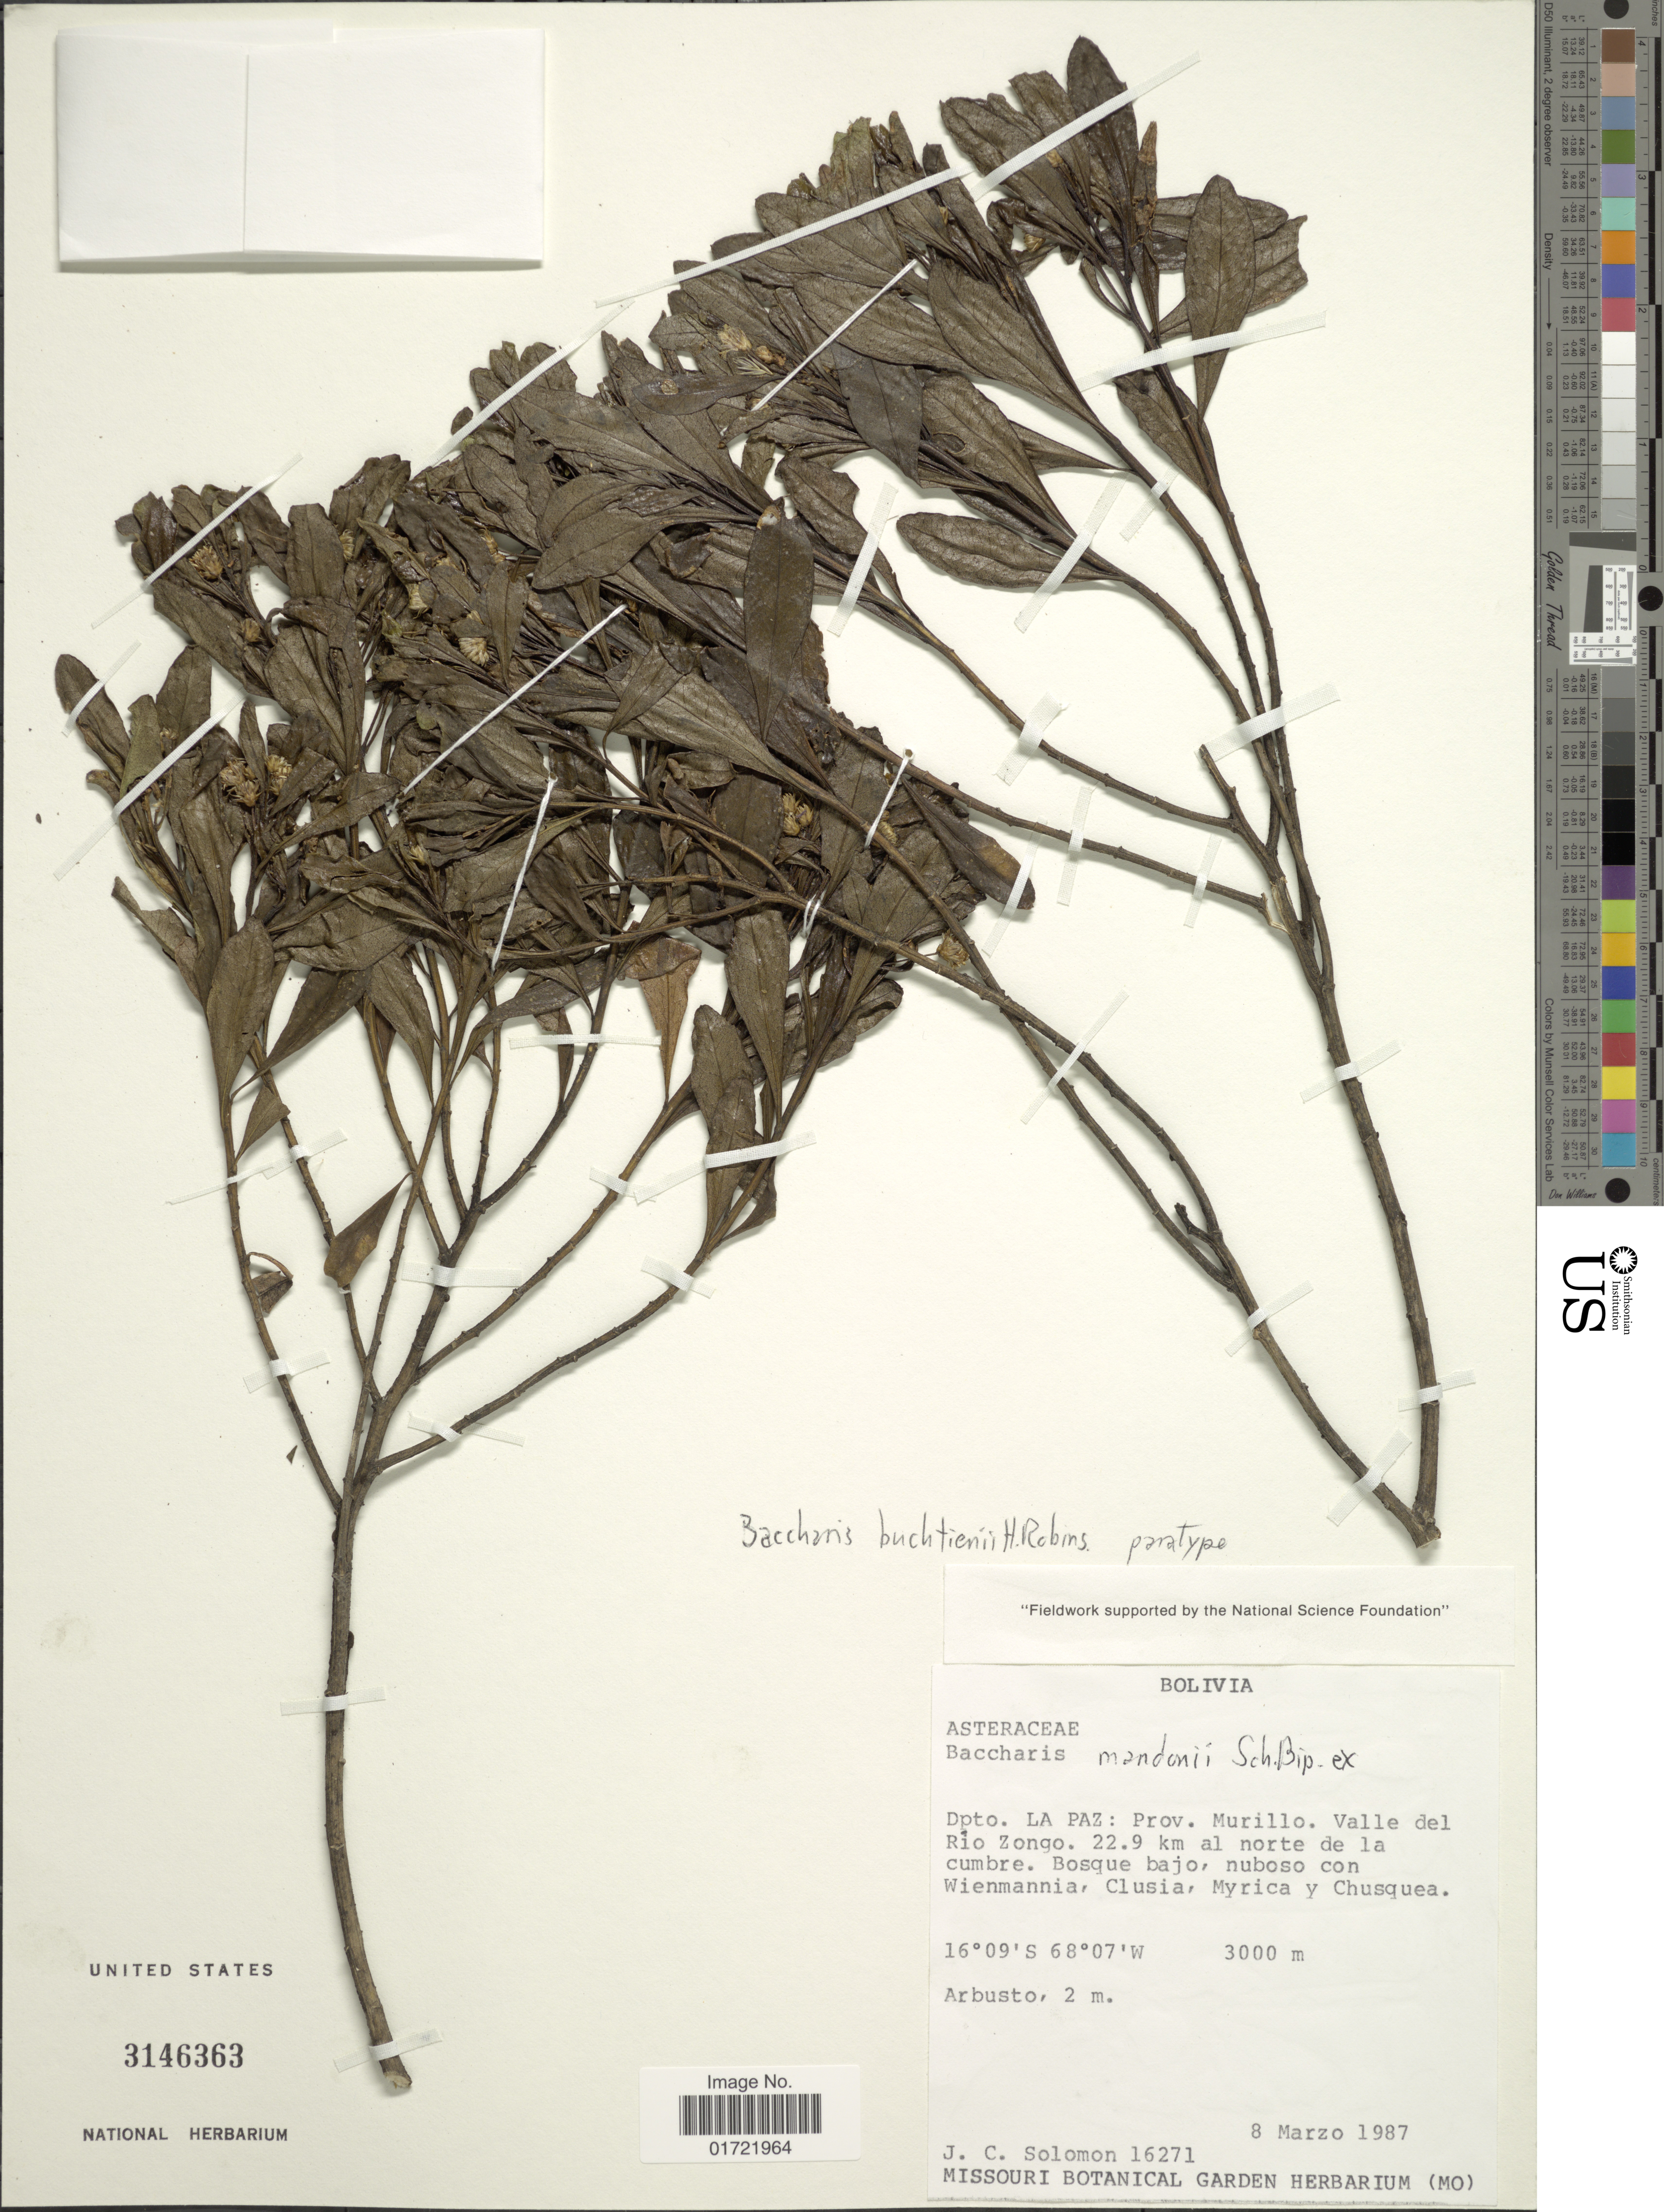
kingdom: Plantae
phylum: Tracheophyta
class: Magnoliopsida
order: Asterales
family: Asteraceae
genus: Baccharis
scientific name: Baccharis buchtienii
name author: H. Rob.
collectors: J. C. Solomon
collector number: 16271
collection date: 1987-03-08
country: Bolivia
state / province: La Paz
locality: Prov. Murillo. Valle del Rio Zongo. 22.9 km al norte de la cumbre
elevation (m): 3000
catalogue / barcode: US 3146363